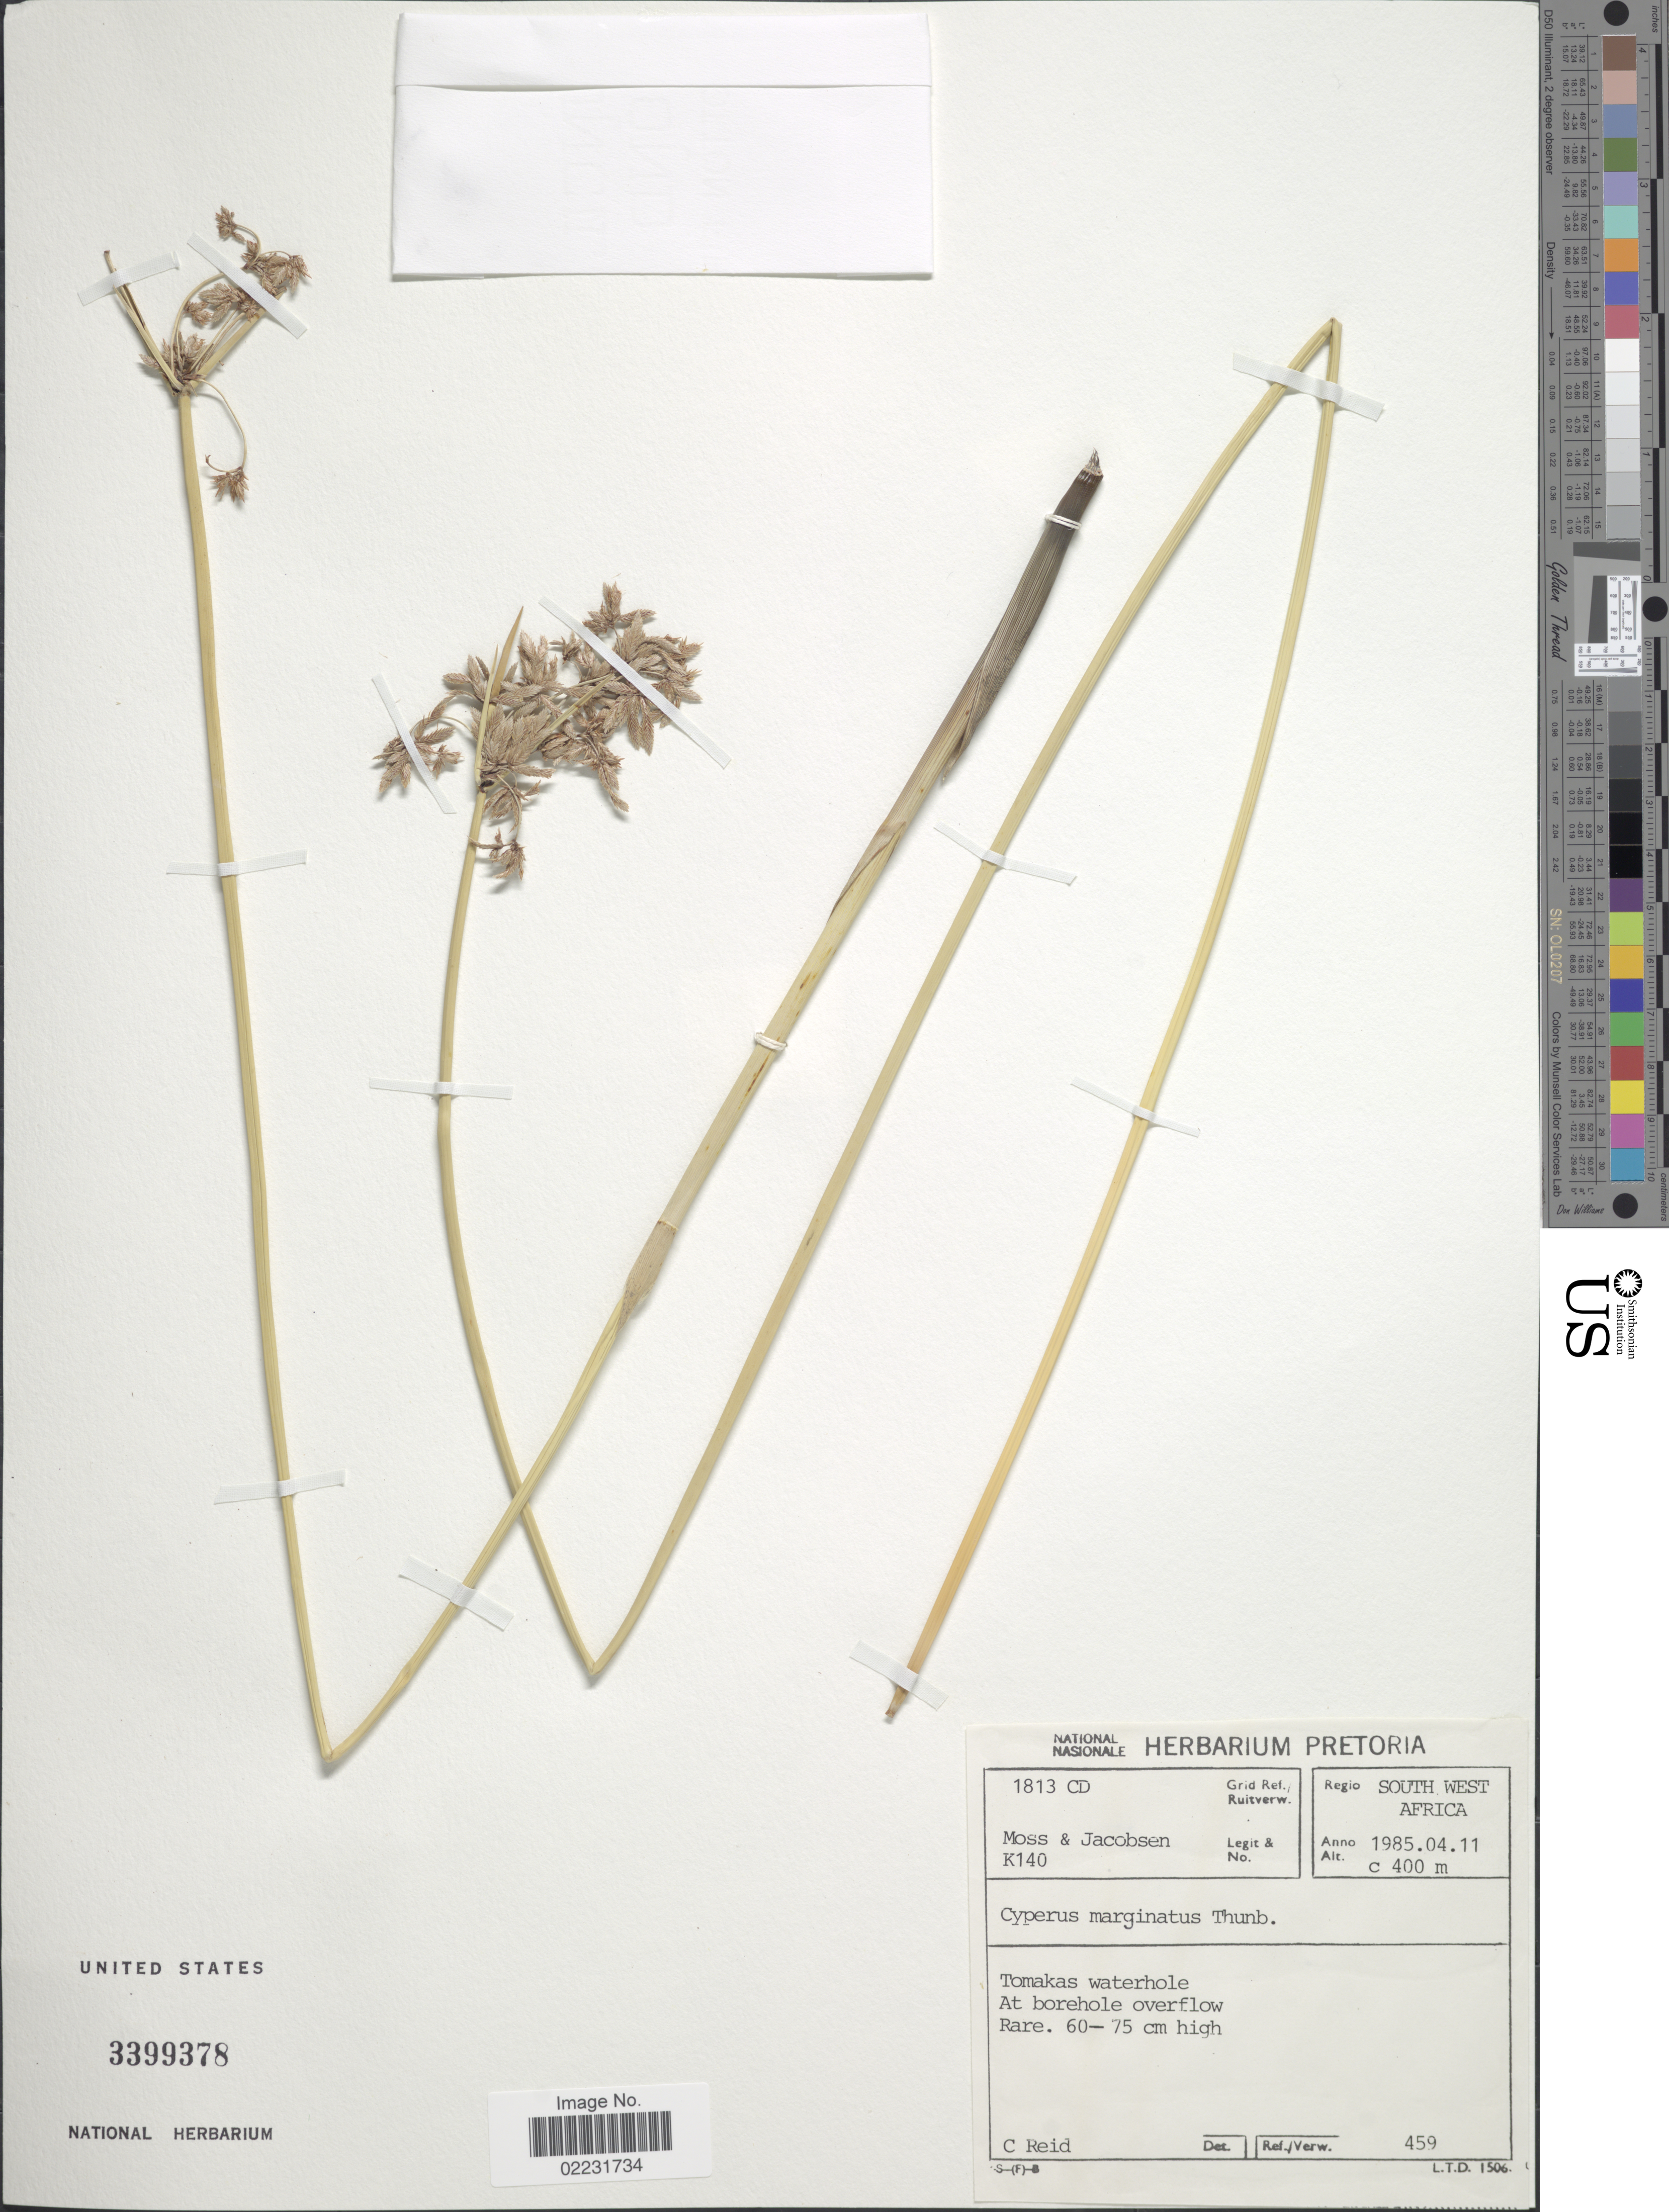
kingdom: Plantae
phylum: Tracheophyta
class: Liliopsida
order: Poales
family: Cyperaceae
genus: Cyperus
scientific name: Cyperus marginatus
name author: Thunb.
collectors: M. B. Moss & Jacobsen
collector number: K140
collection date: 1985-04-11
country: Namibia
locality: Tomakas waterhole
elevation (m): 400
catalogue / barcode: US 3399378